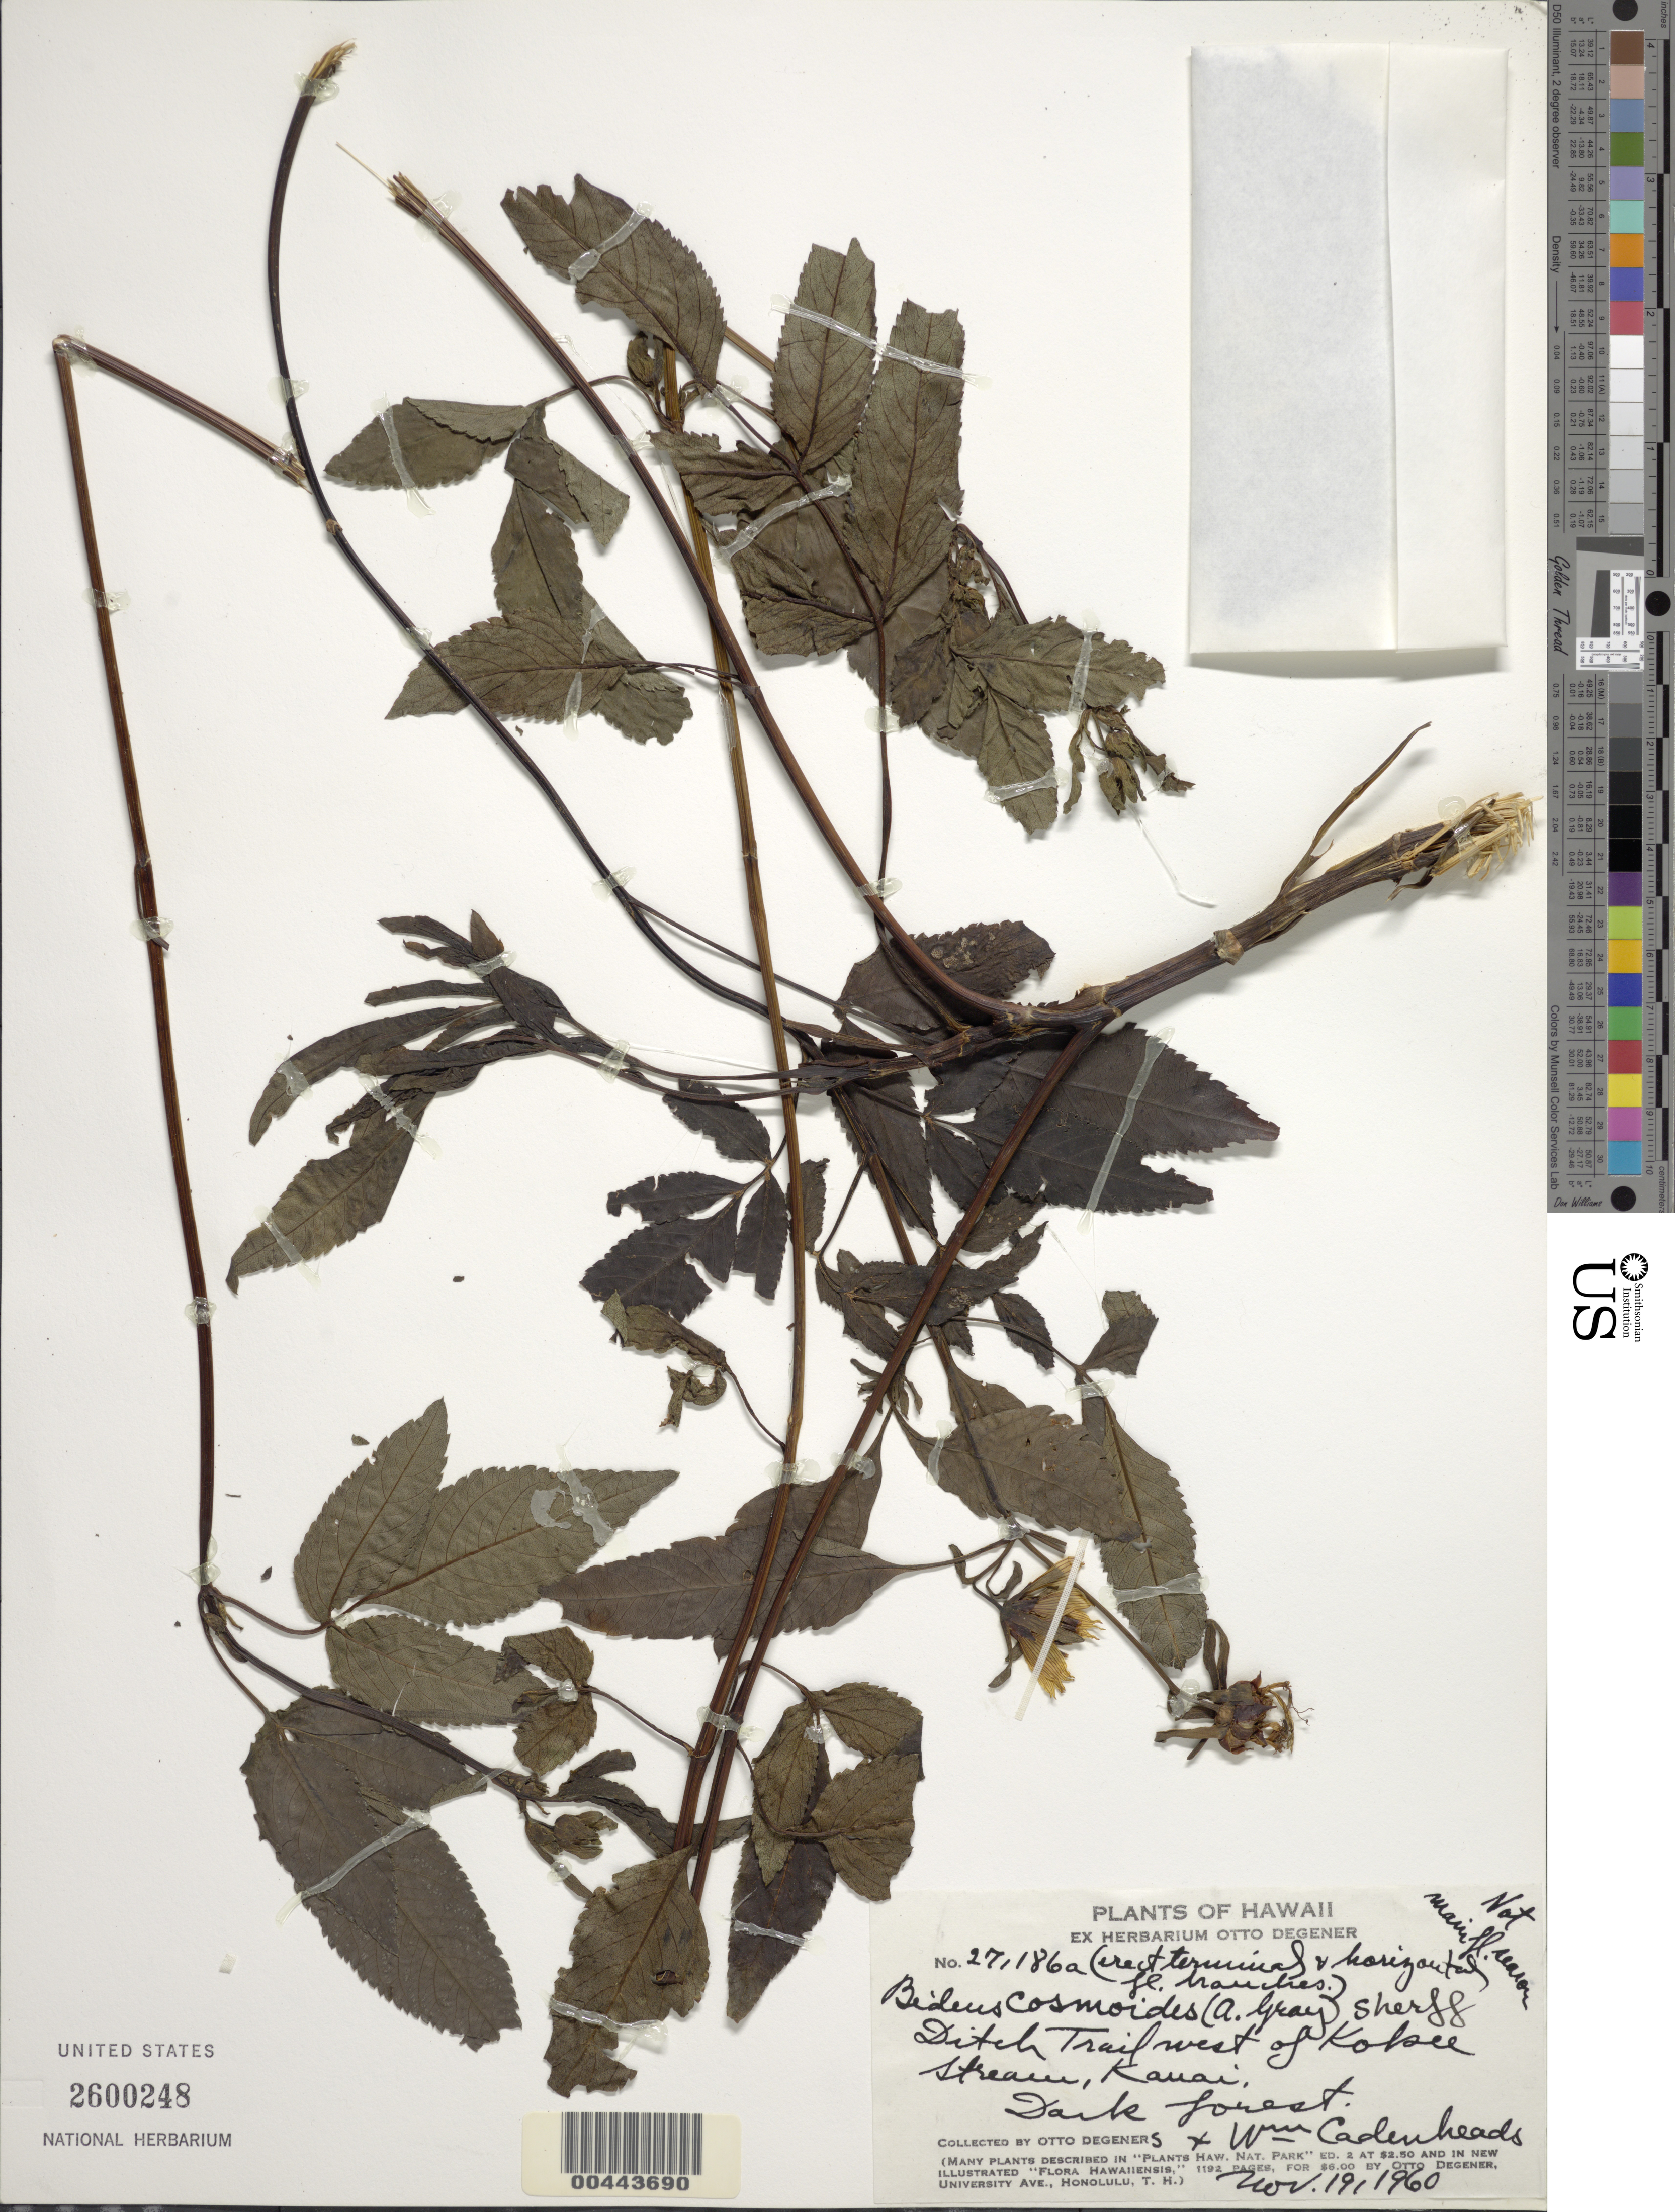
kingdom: Plantae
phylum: Tracheophyta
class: Magnoliopsida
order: Asterales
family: Asteraceae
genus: Bidens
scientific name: Bidens cosmoides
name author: (A. Gray) Sherff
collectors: O. Degener, I. Degener & W. Cadenheads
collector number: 27186a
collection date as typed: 19 Nov 1960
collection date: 1960-11-19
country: United States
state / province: Hawaii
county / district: Kauai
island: Kaua'i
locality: Ditch Trail W of Kokee Stream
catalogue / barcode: US 2600248